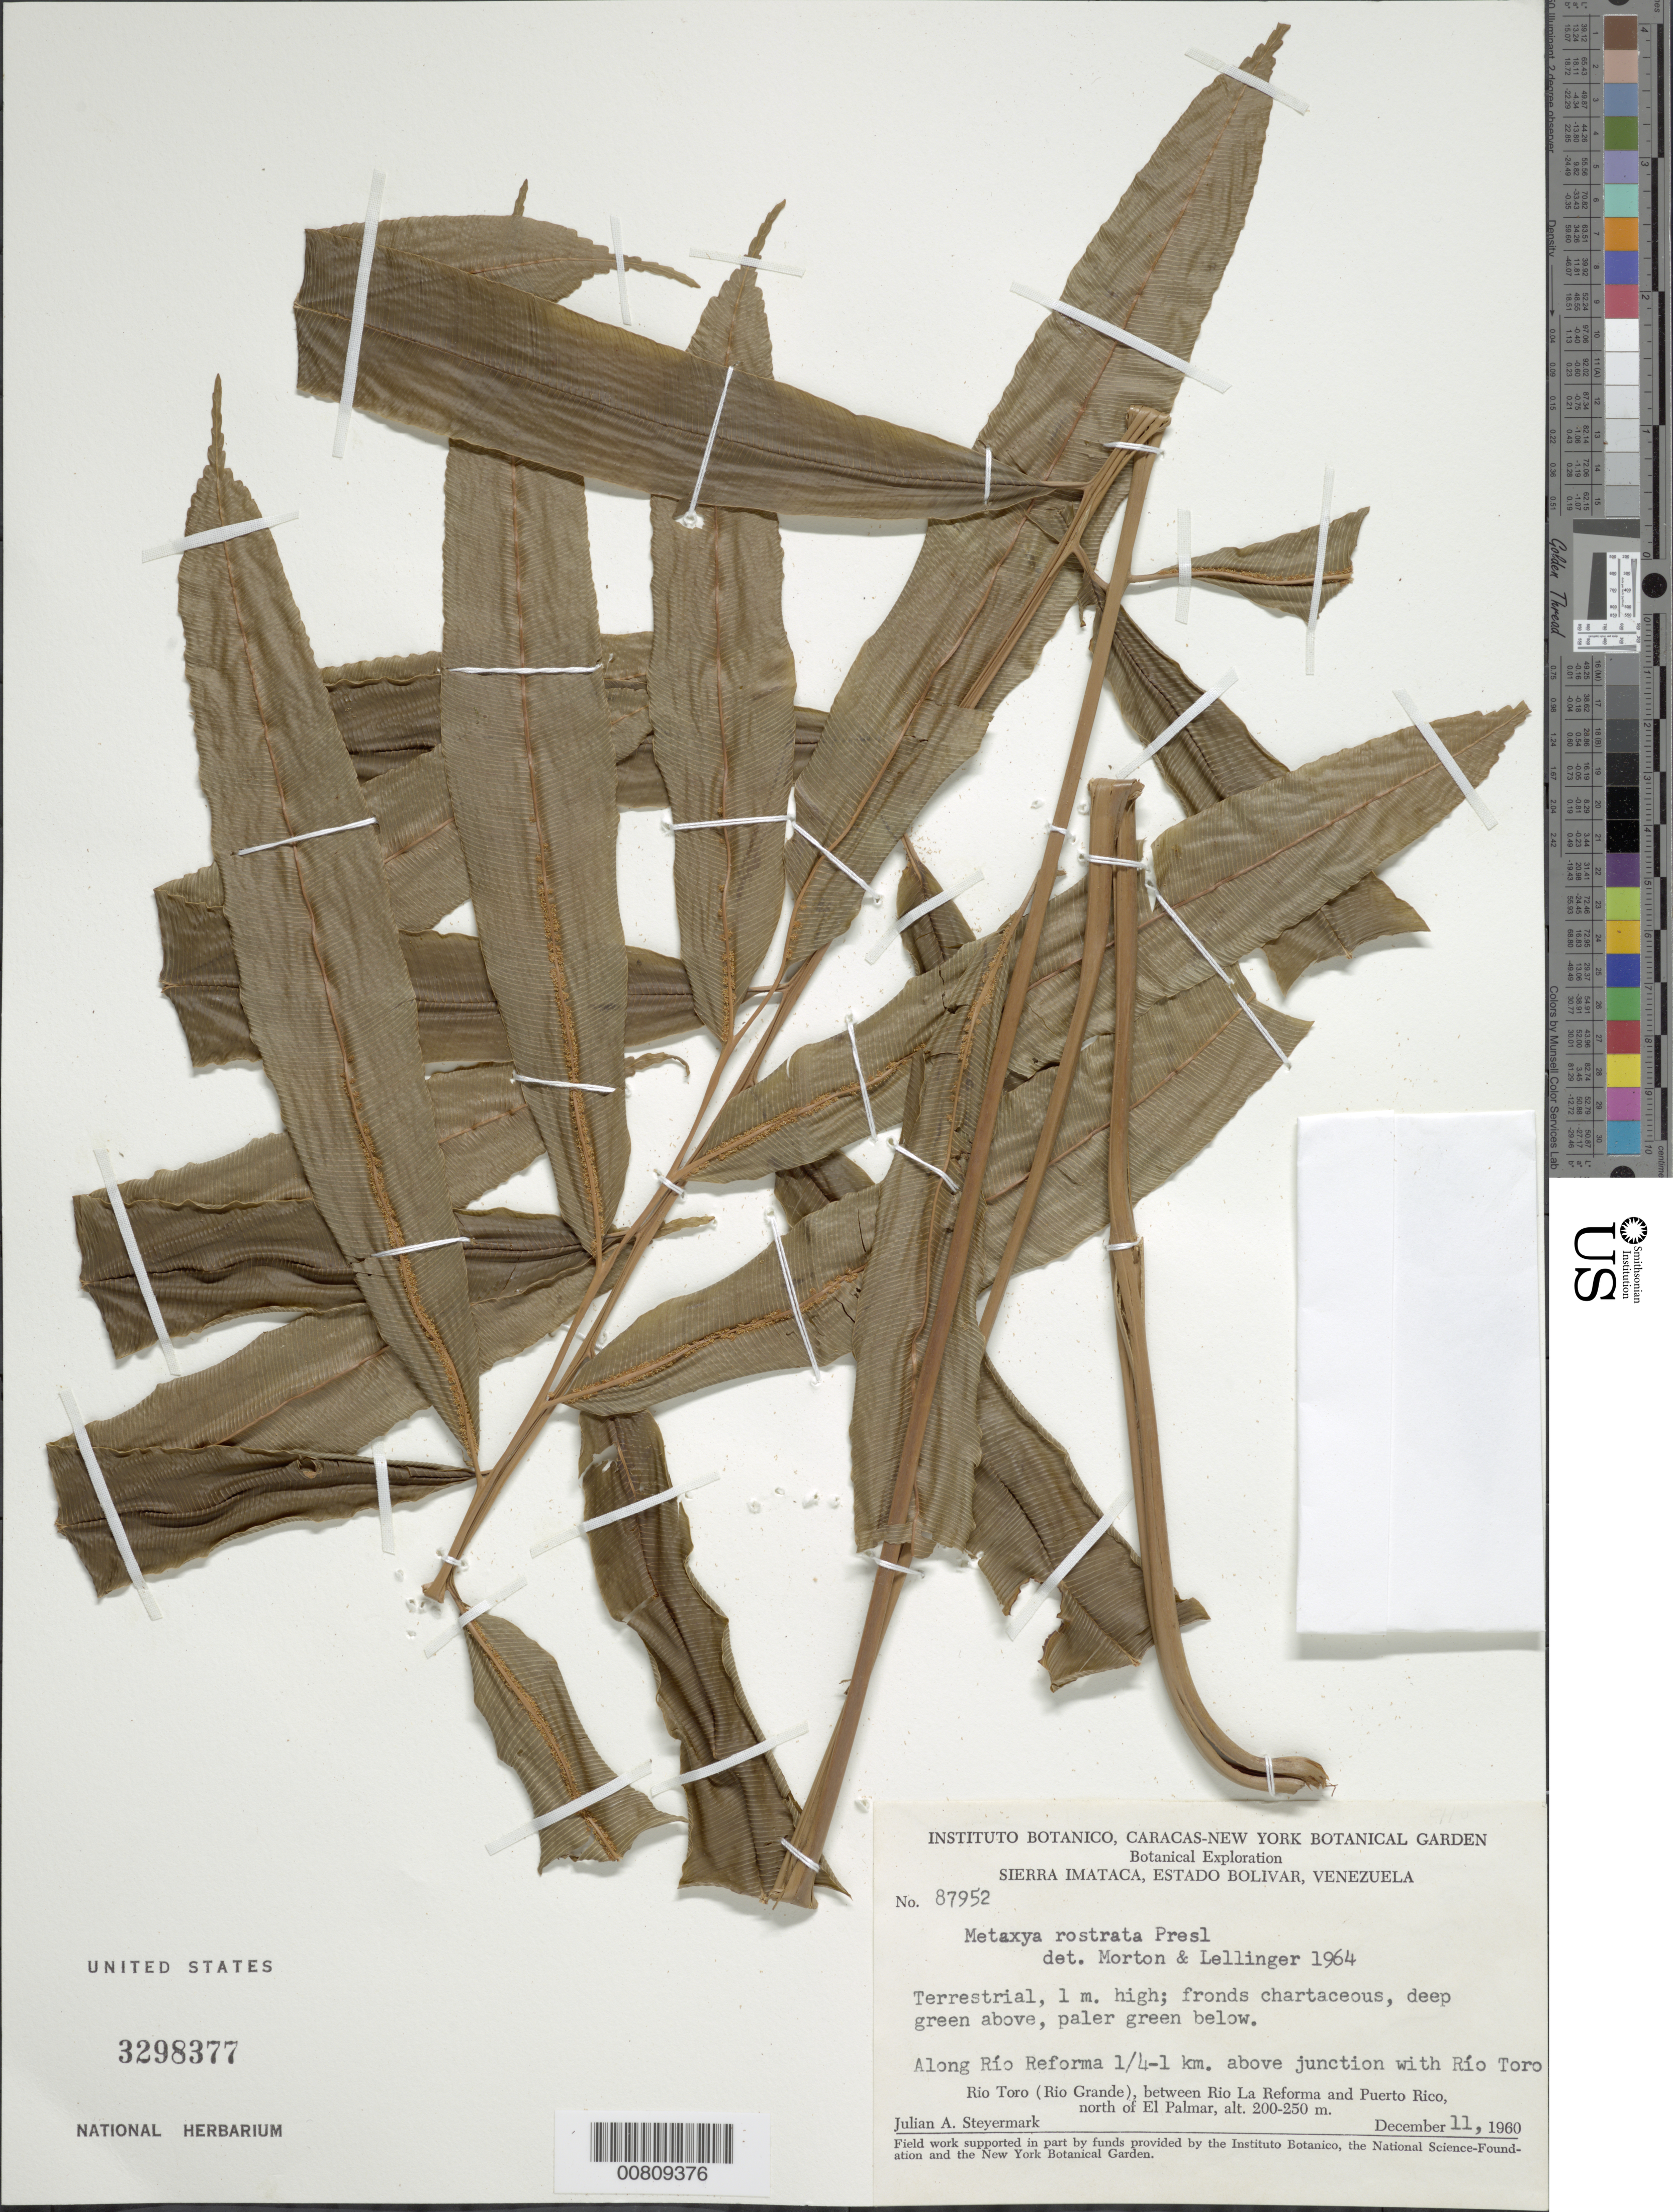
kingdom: Plantae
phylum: Tracheophyta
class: Polypodiopsida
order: Cyatheales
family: Metaxyaceae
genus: Metaxya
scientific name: Metaxya rostrata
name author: (Kunth) C. Presl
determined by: Morton, C. V.; Lellinger, D. B.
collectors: J. Steyermark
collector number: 87952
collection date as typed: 11-Dec-60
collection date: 1960-12-11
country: Venezuela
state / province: Bolívar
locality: Río Reforma, 0.25-1 km above junction with Río Toro (Río Grande), between Río La Reforma and Puerto Rico, N of El Palmar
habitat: Along river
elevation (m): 200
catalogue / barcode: US 3298377